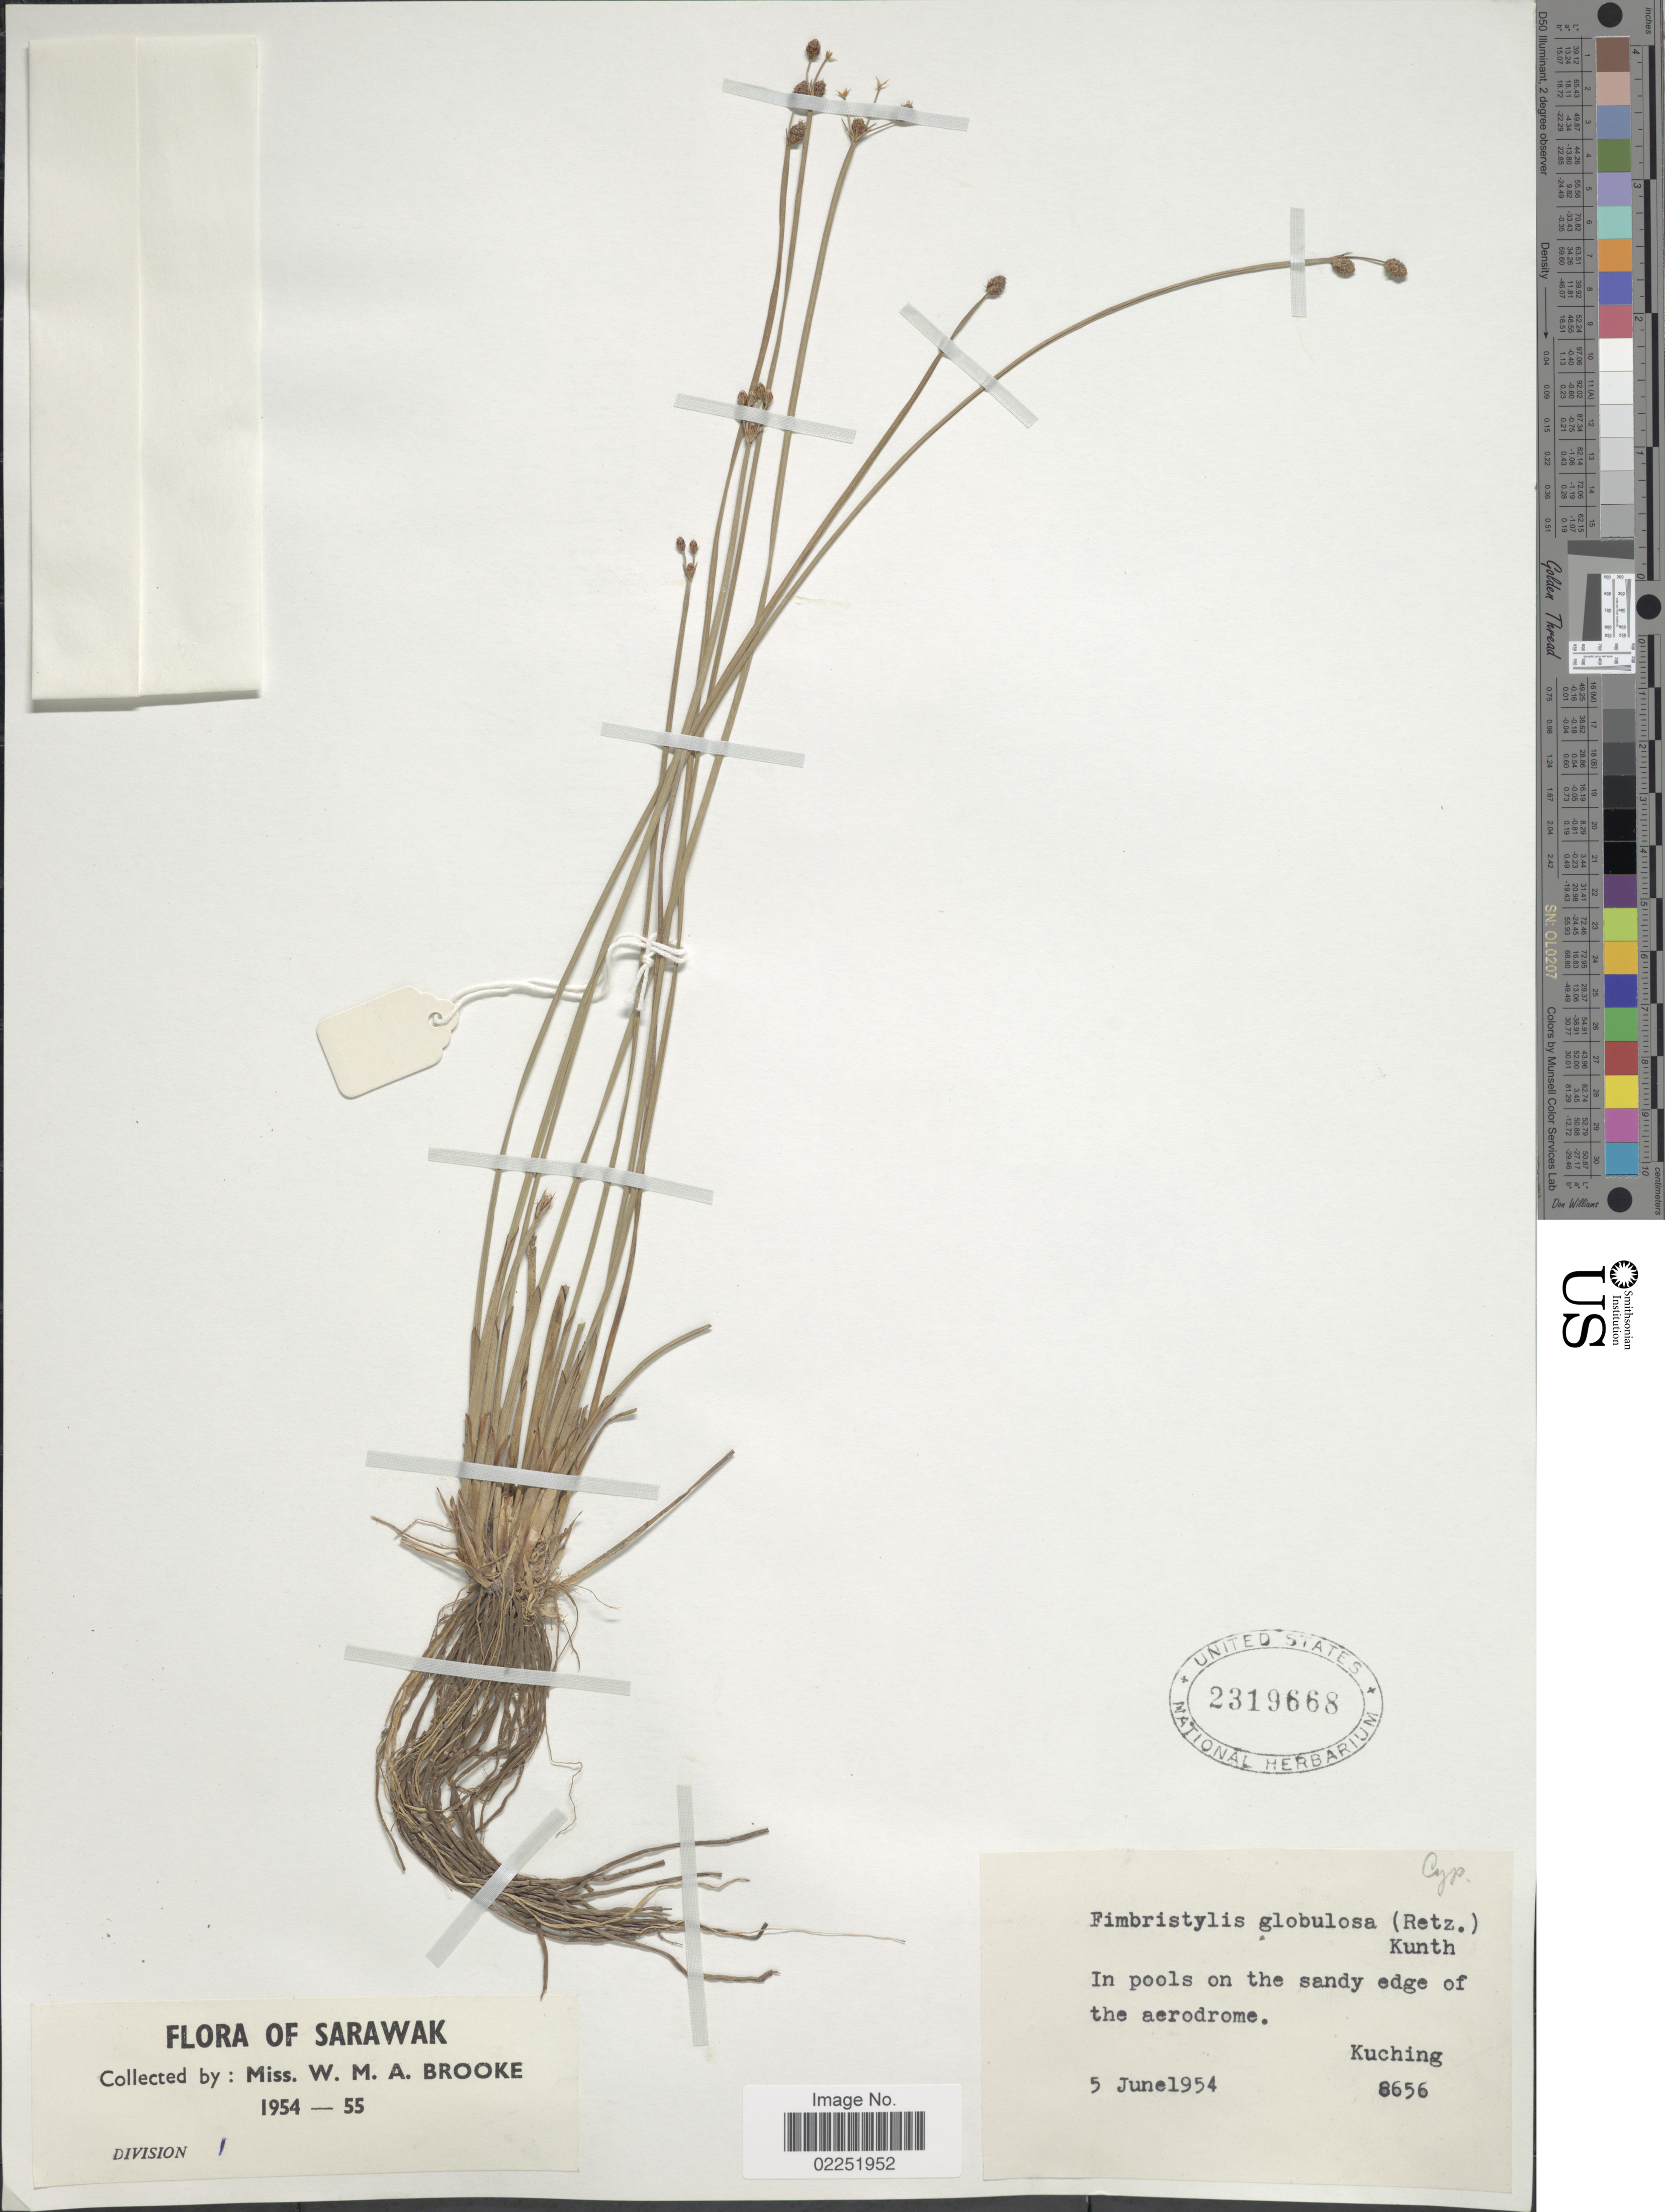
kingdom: Plantae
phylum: Tracheophyta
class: Liliopsida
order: Poales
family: Cyperaceae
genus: Fimbristylis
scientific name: Fimbristylis umbellaris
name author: (Lam.) Vahl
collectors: W. Brooke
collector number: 8656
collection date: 1954-06-05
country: Malaysia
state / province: Sarawak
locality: In pools on the sandy edge of the aerodrome, Kuching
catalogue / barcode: US 2319668